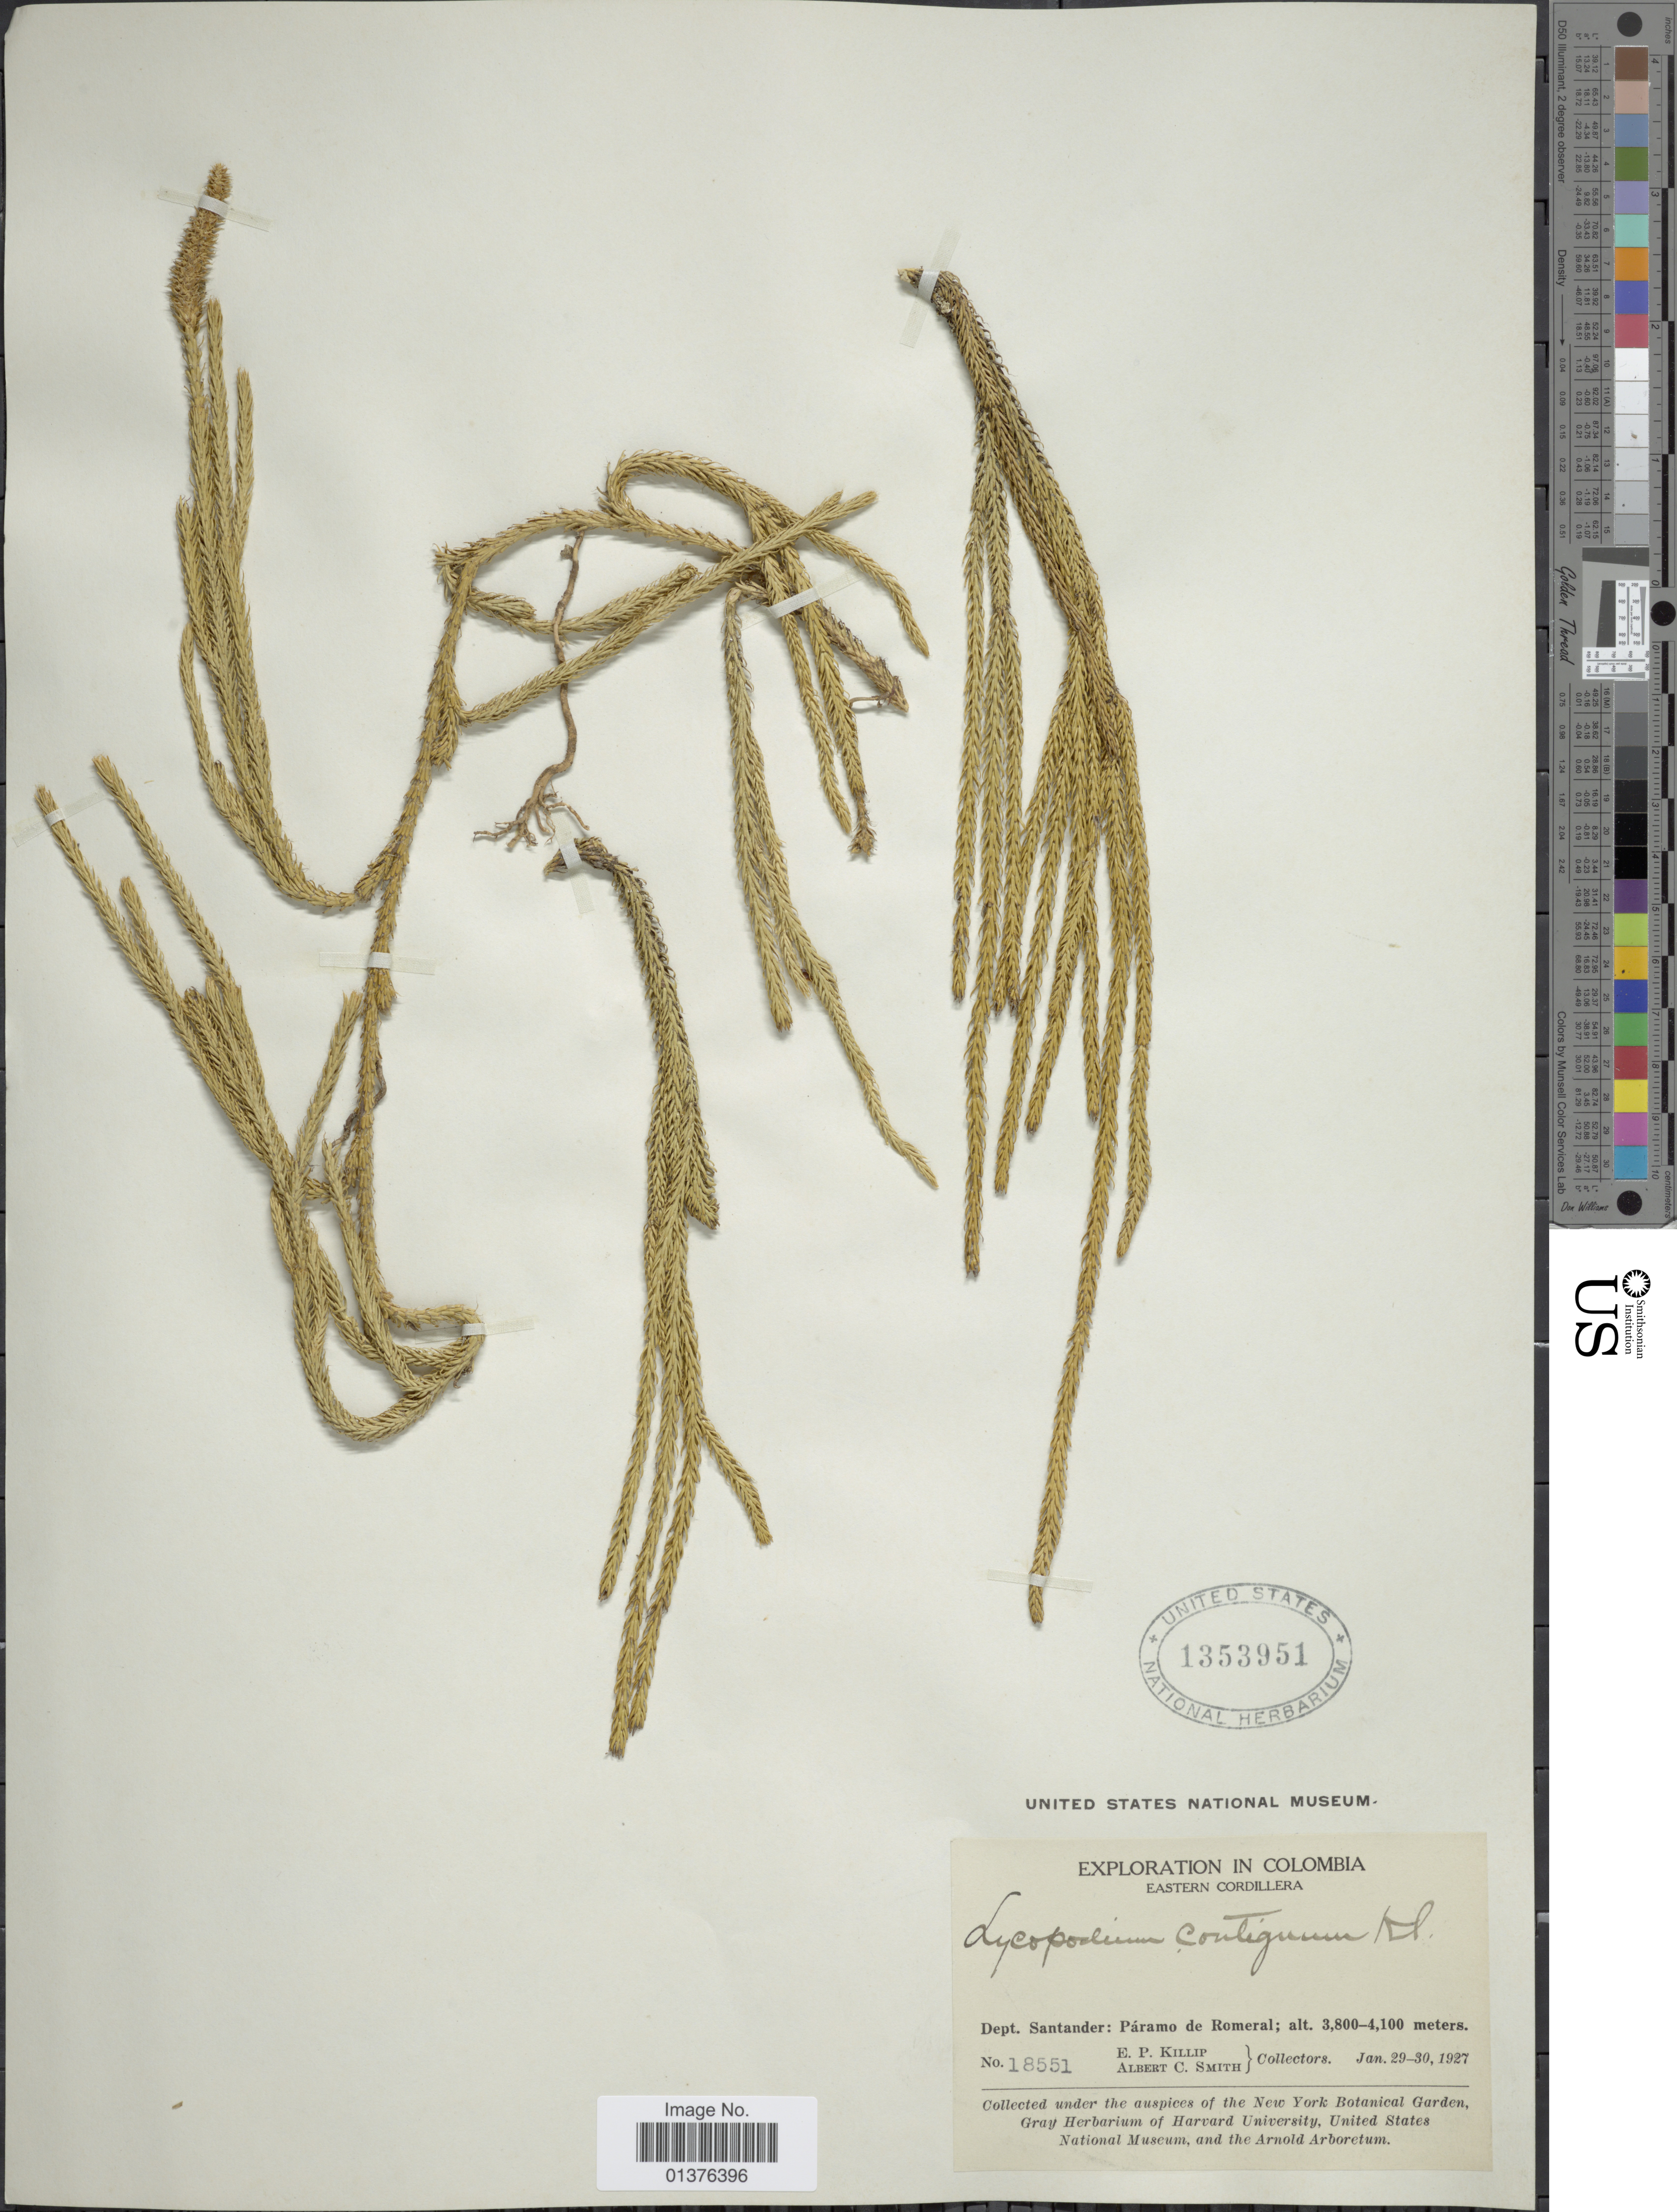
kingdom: Plantae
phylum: Tracheophyta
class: Lycopodiopsida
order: Lycopodiales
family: Lycopodiaceae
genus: Lycopodium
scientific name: Lycopodium clavatum subsp. contiguum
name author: (Klotzsch) B. Øllg.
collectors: E. P. Killip & A. C. Smith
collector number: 18551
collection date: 1927-01-29/1927-01-30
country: Colombia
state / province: Santander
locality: Páramo de Romeral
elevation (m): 3800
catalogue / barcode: US 1353951